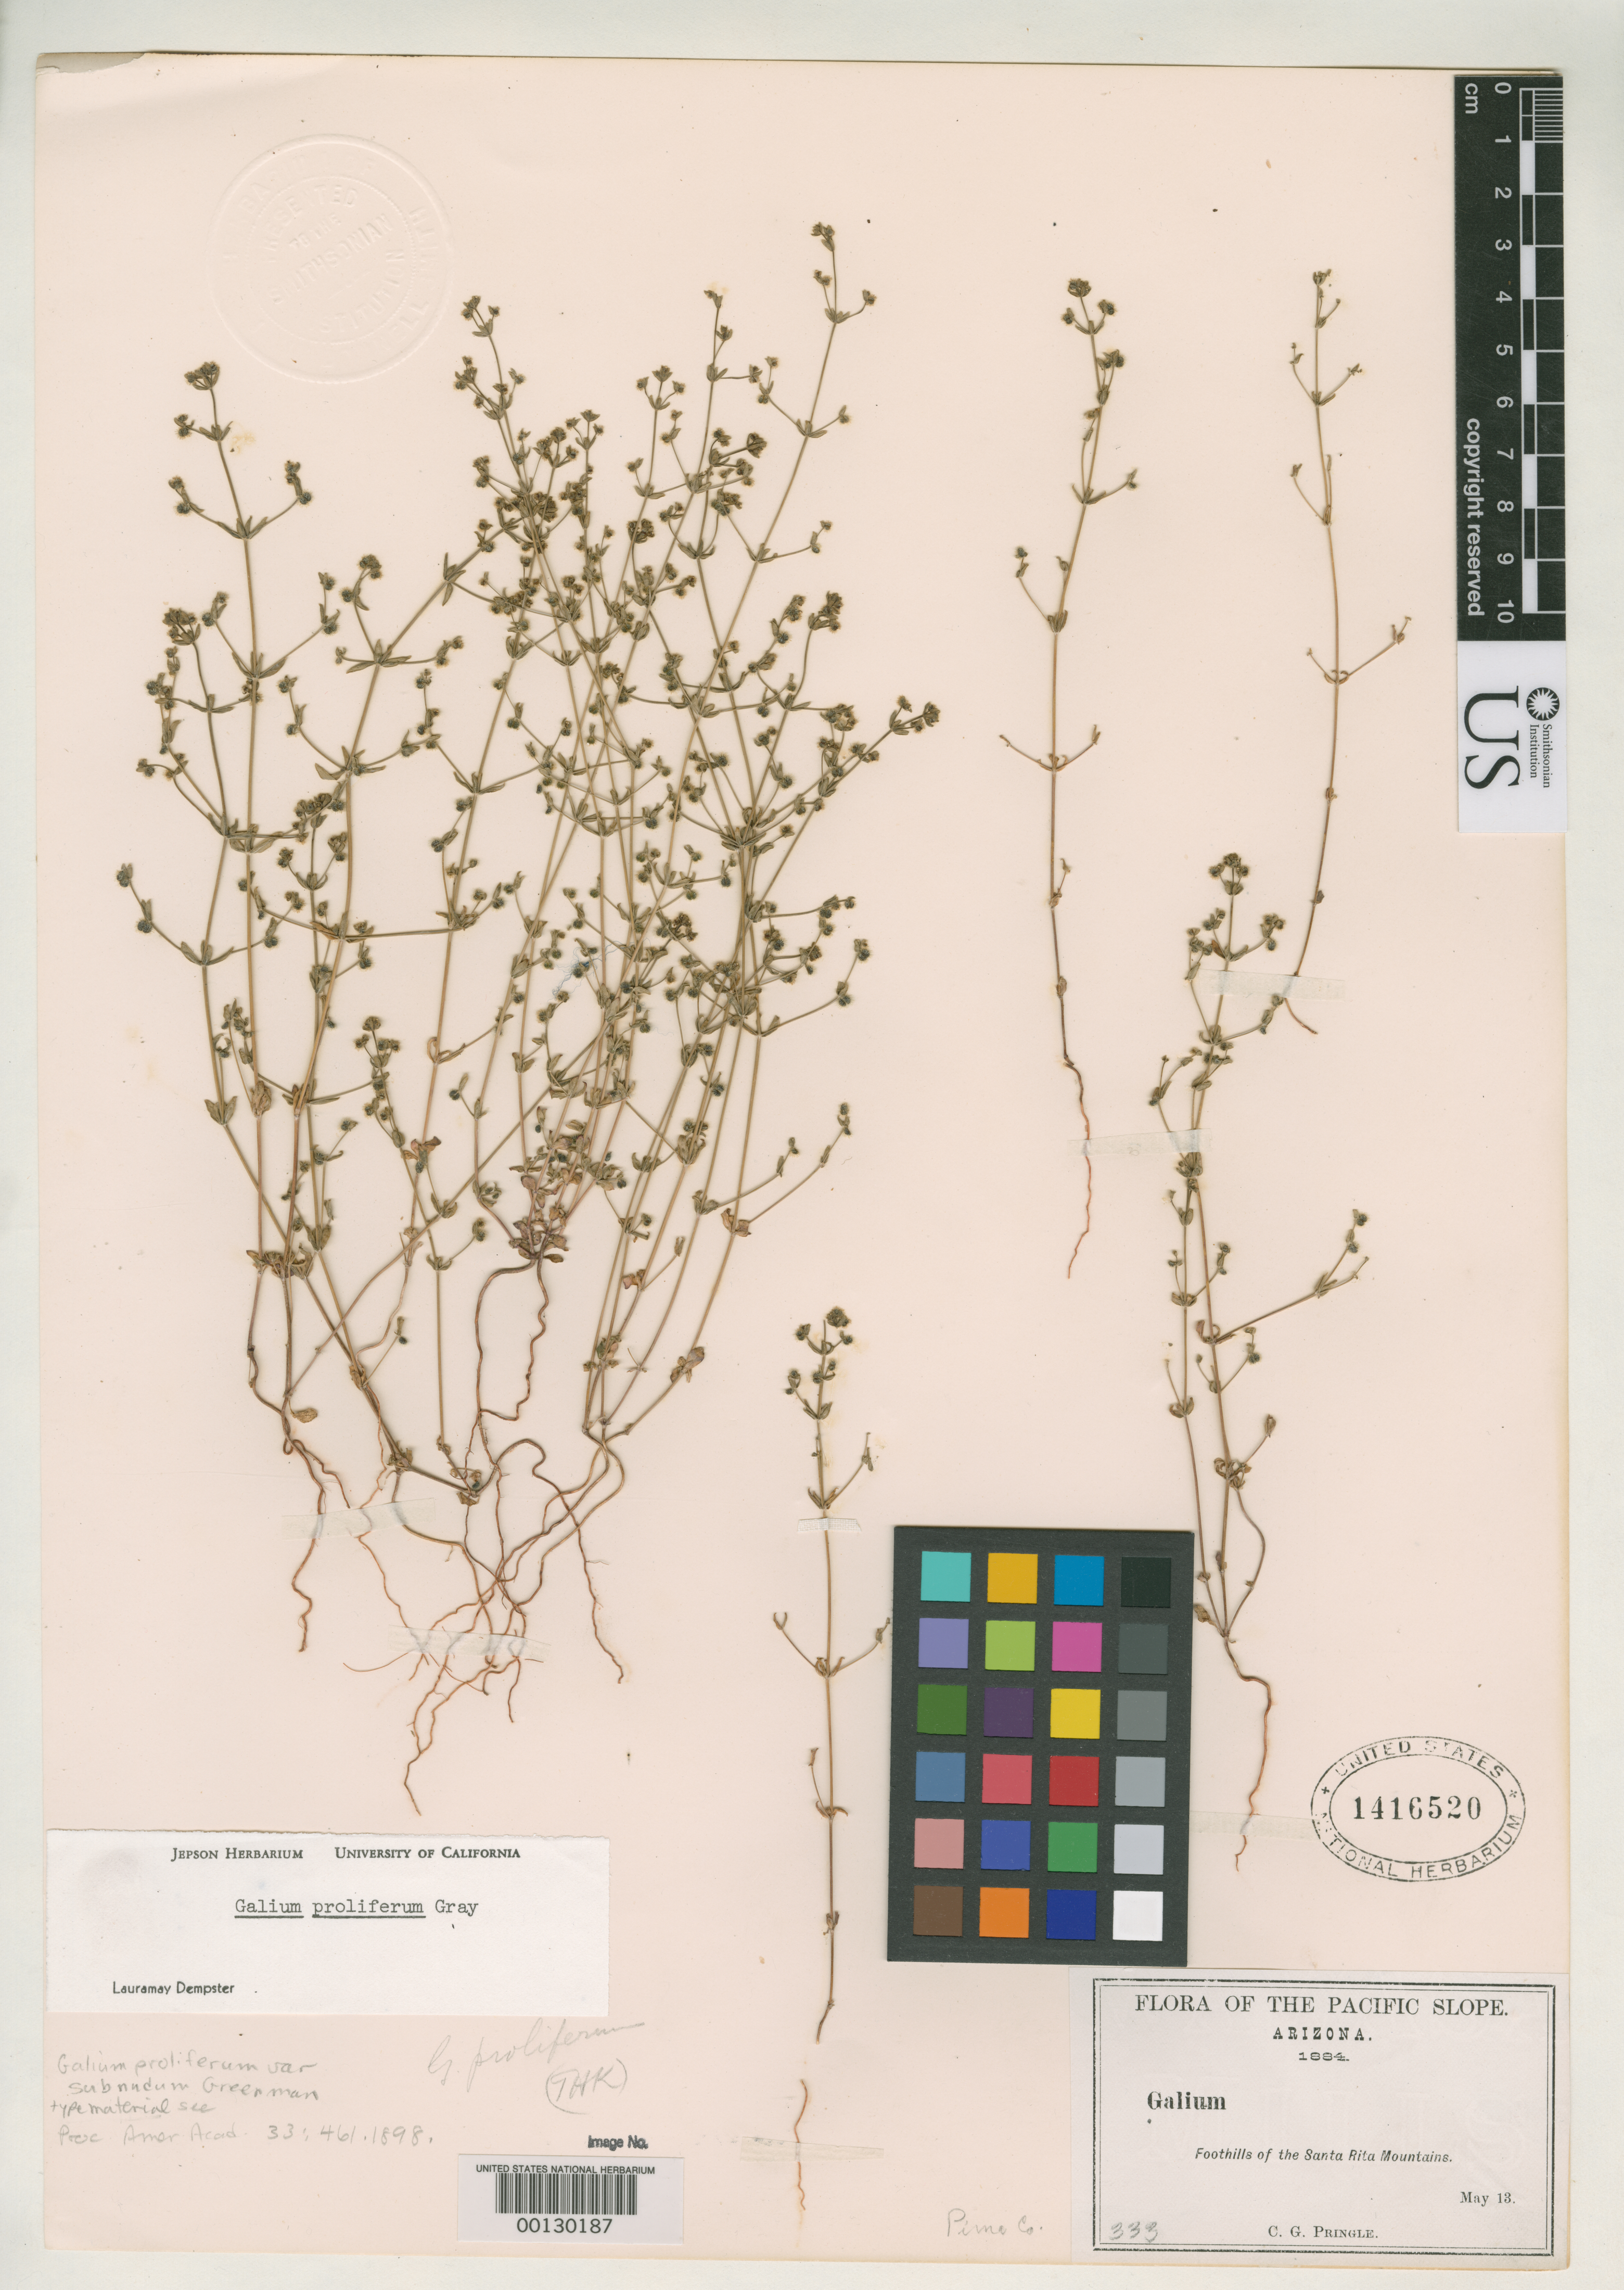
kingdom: Plantae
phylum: Tracheophyta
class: Magnoliopsida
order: Gentianales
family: Rubiaceae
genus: Galium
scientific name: Galium proliferum var. subnudum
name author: Greenm.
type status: Isotype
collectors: C. G. Pringle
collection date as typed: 13 May 1894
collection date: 1894-05-13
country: United States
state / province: Arizona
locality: Foothills of Santa Rita Mts.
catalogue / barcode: US 1416520